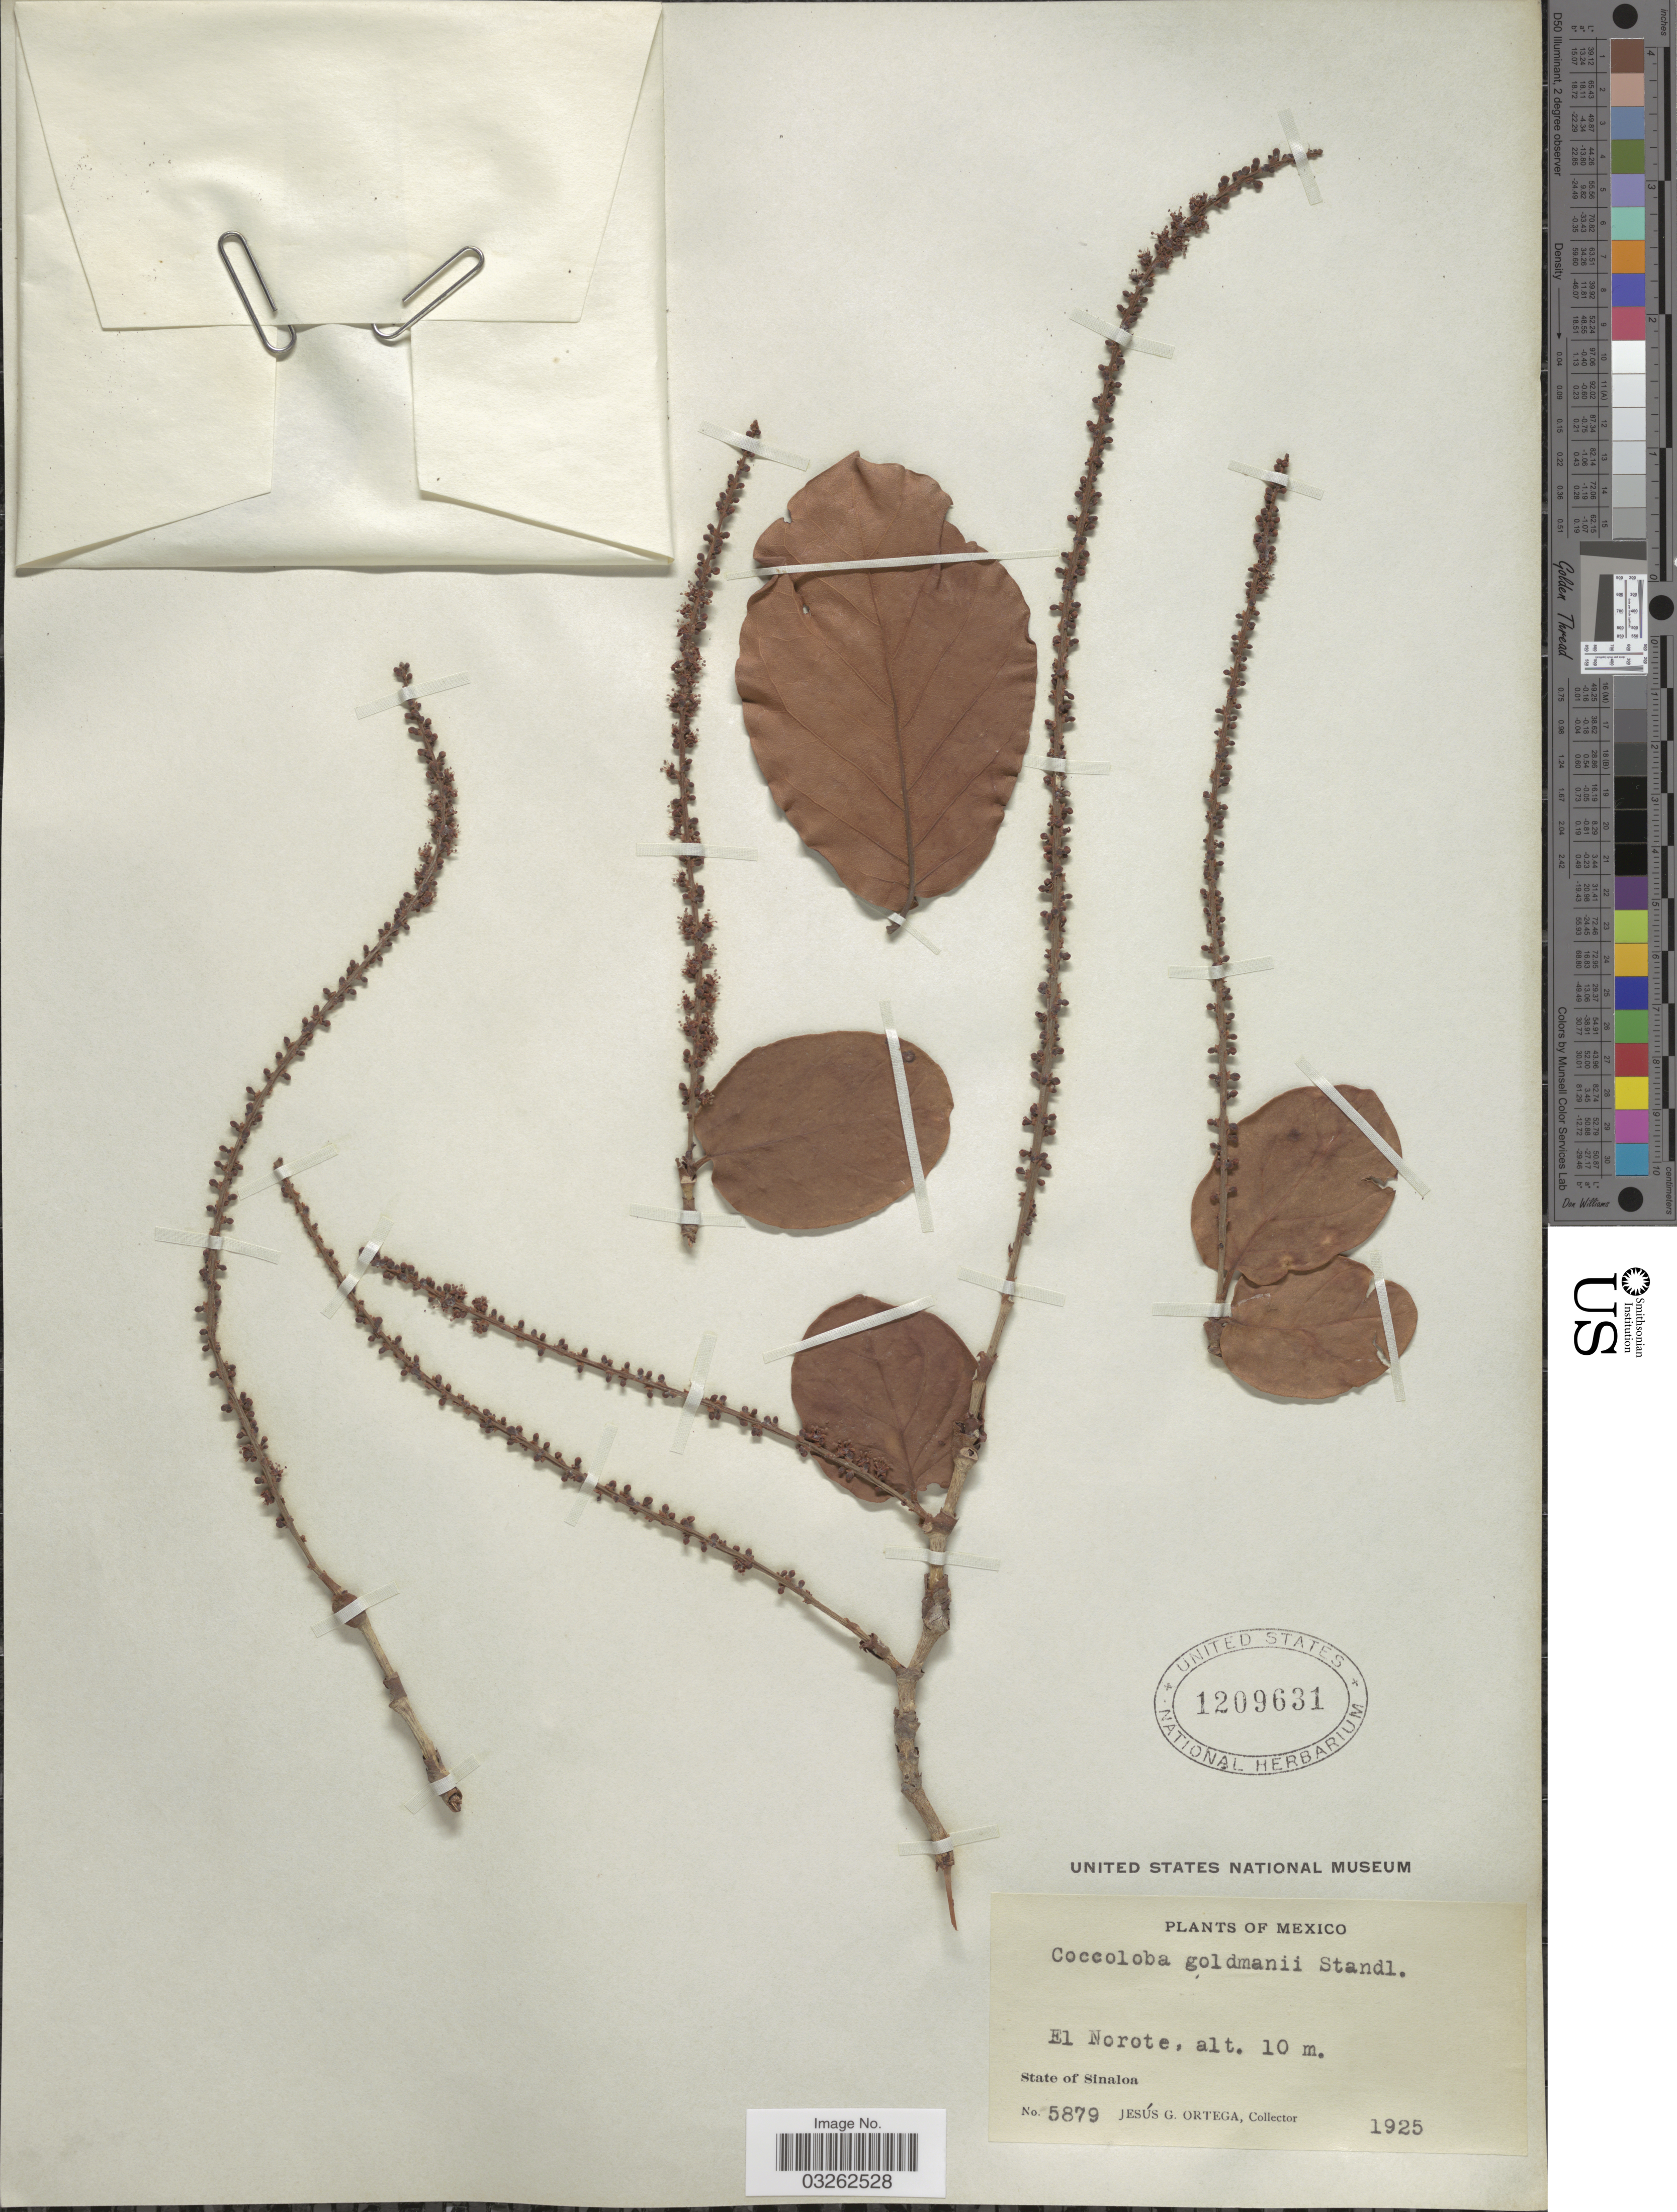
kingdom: Plantae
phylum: Tracheophyta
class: Magnoliopsida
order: Caryophyllales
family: Polygonaceae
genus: Coccoloba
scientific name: Coccoloba barbadensis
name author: Jacq.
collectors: J. Ortega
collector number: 5879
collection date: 1925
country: Mexico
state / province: Sinaloa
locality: El Norote.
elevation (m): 10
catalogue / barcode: US 1209631